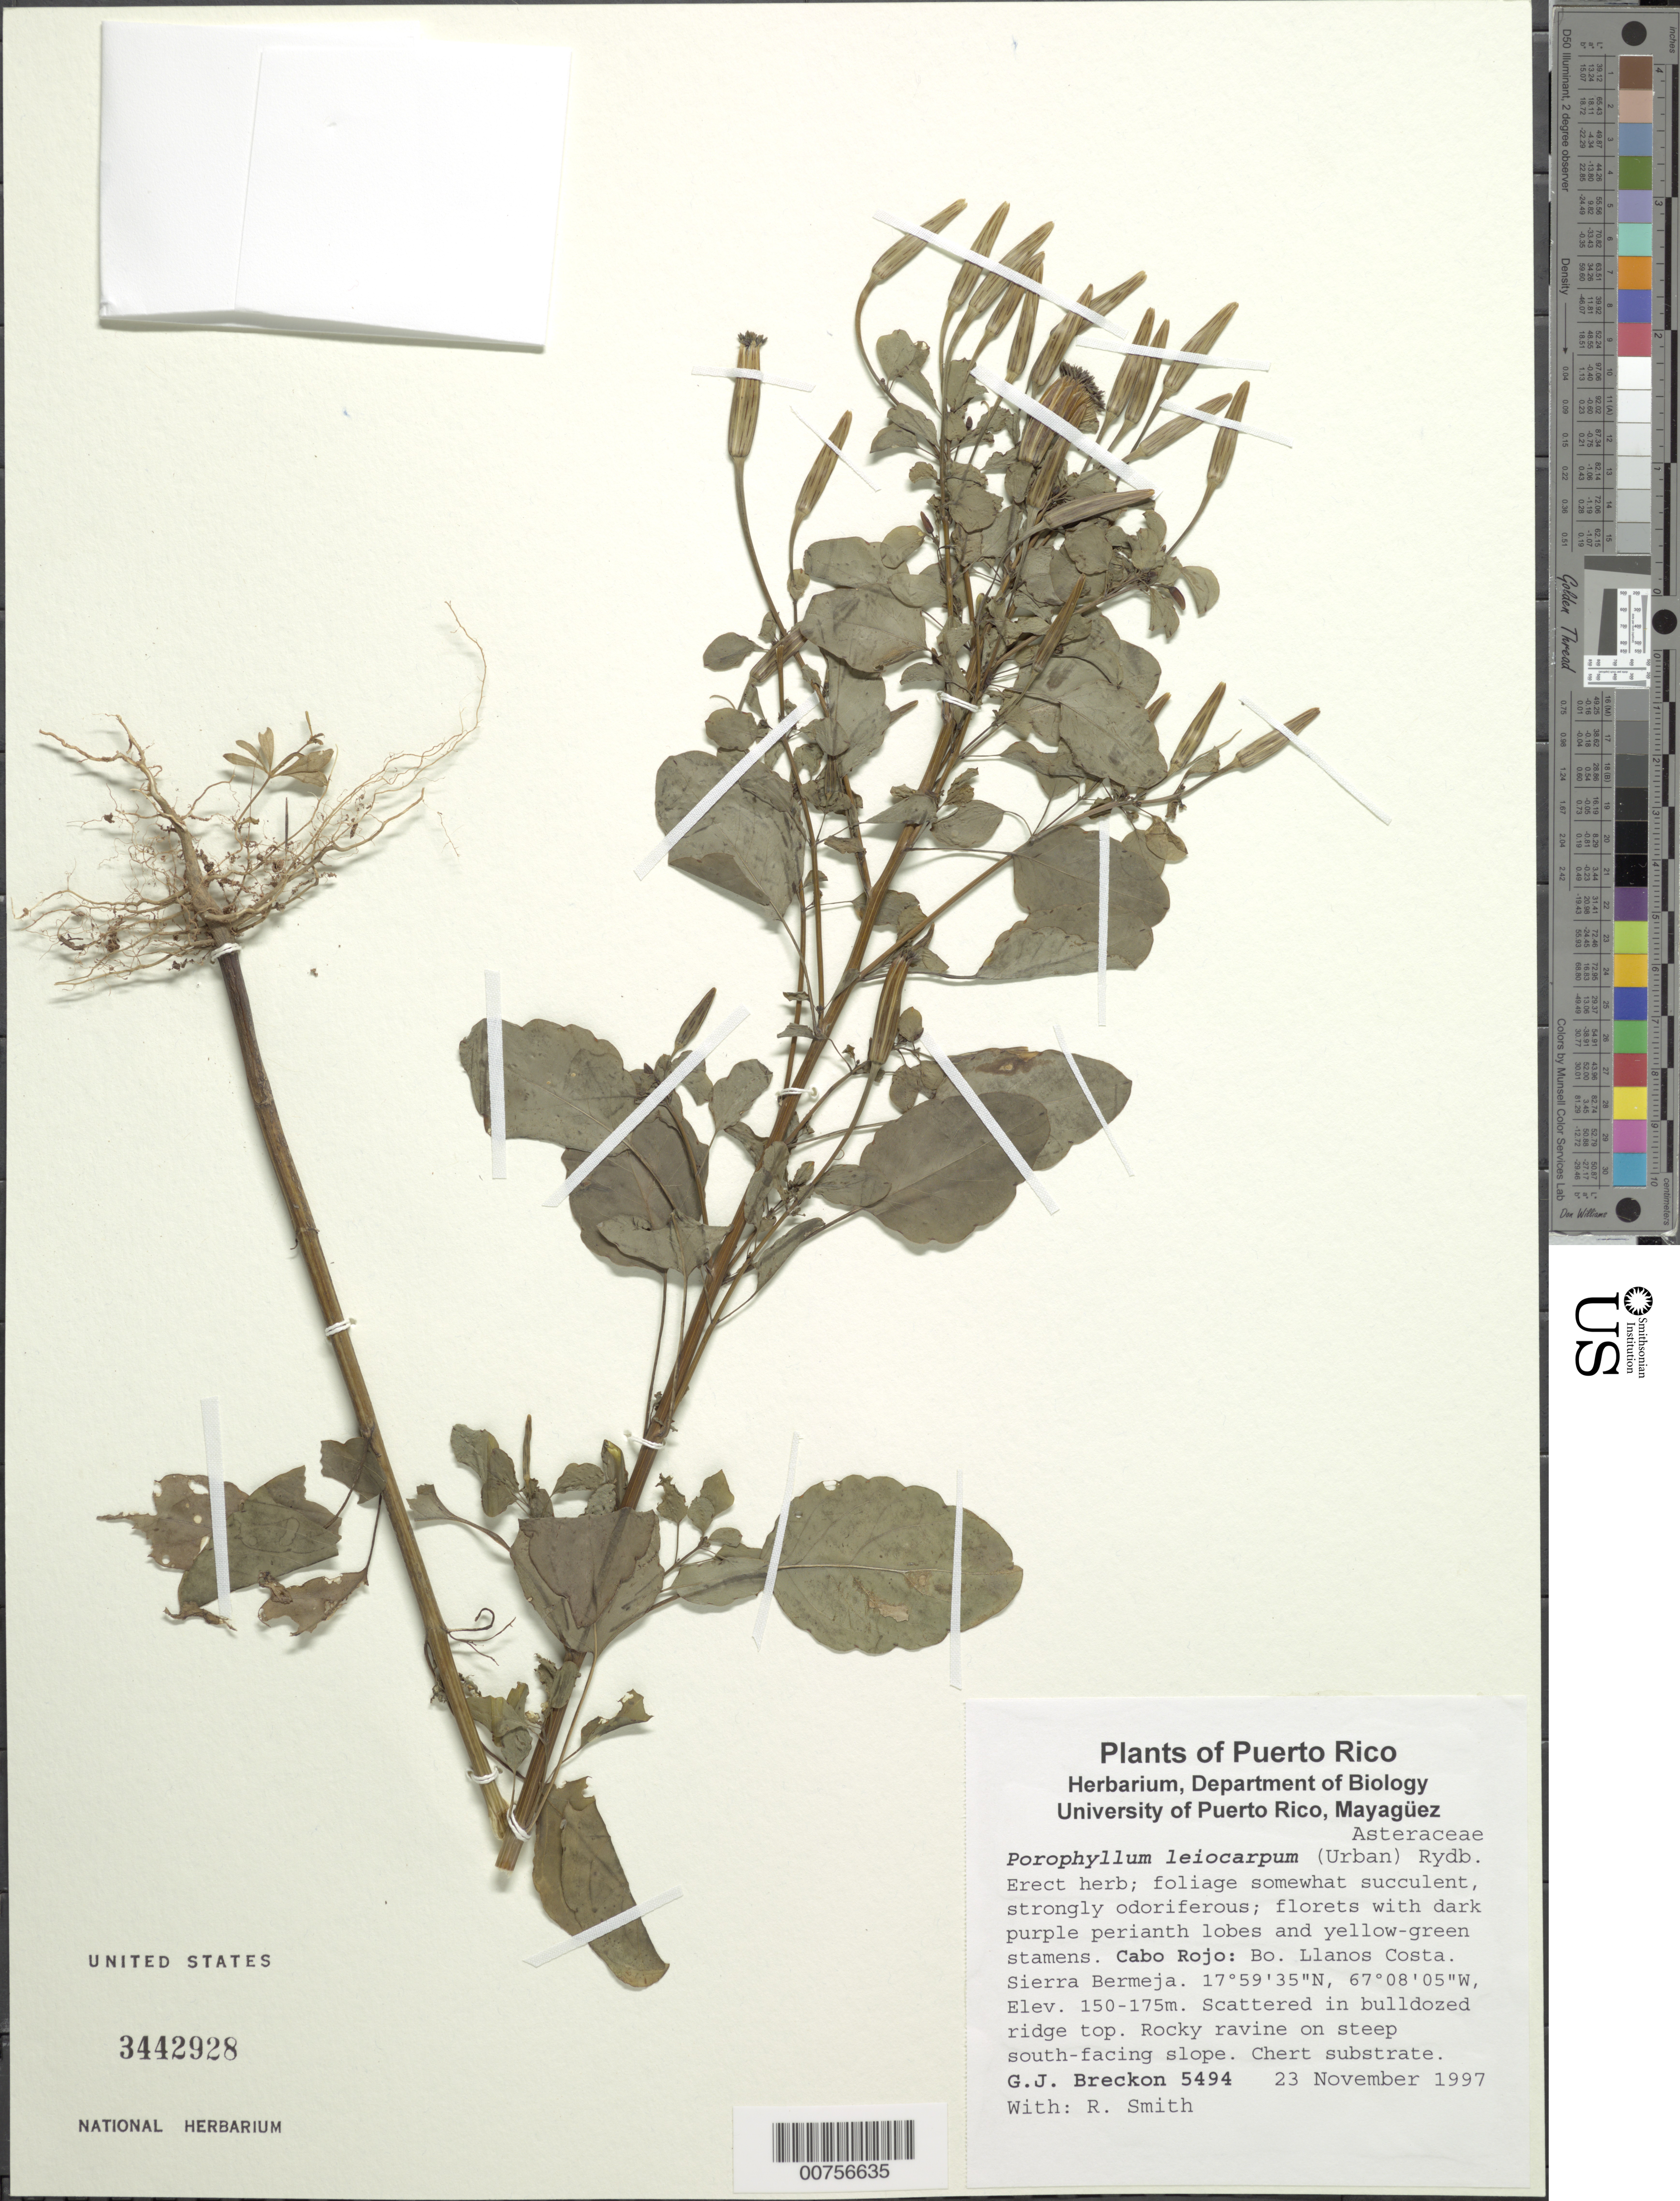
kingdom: Plantae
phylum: Tracheophyta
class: Magnoliopsida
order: Asterales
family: Asteraceae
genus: Porophyllum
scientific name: Porophyllum leiocarpum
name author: (Urb.) Rydb.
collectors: G. J. Breckon & R. Smith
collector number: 5494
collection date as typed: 23 Nov 1997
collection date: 1997-11-23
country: Puerto Rico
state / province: Cabo Rojo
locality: Cabo Rojo: Bo. Llanos Costa Sierra Bermeja.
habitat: Scattered in bulldozed ridge top. Rocky ravine on steep south-facing slope. Chert substrate.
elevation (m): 150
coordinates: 17.99305556, -67.13472222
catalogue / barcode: US 3442928